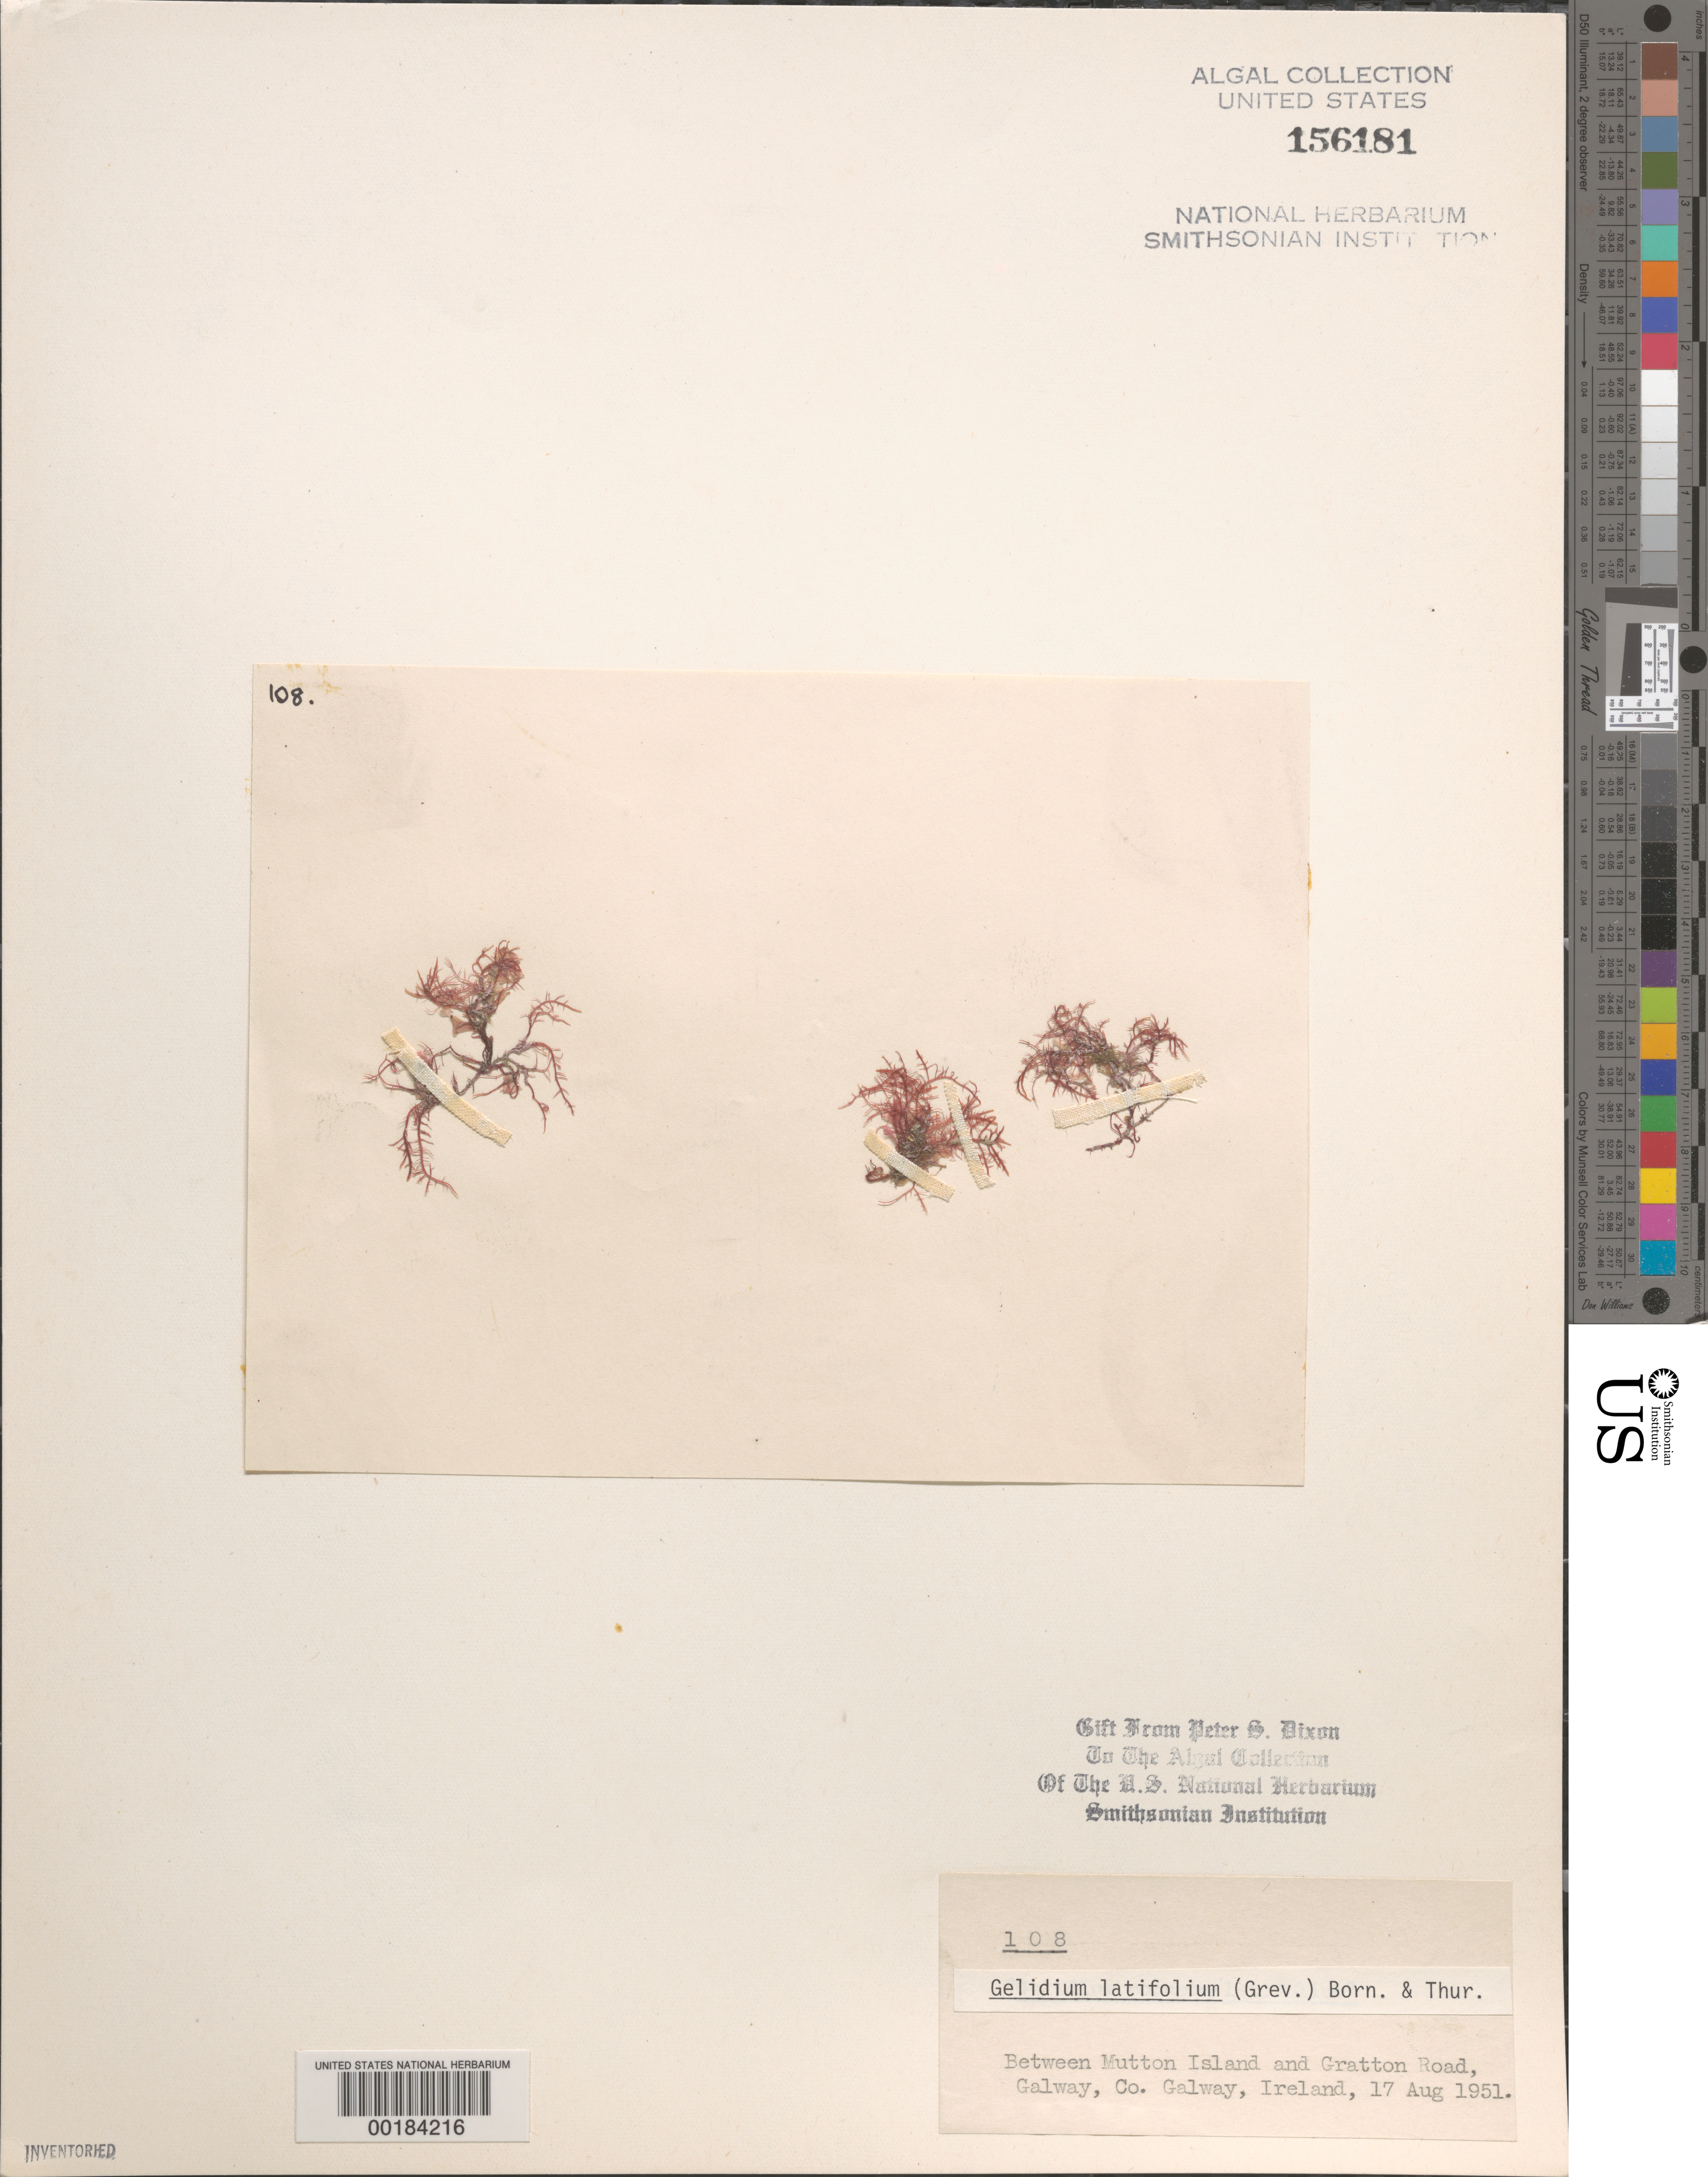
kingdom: Plantae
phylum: Rhodophyta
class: Florideophyceae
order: Gelidiales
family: Gelidiaceae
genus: Gelidium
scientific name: Gelidium spinosum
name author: (S.G. Gmel.) P.C. Silva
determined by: Algae name updating Project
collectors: P. S. Dixon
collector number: PSD 108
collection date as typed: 17 Aug 1951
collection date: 1951-08-17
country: Ireland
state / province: Connaught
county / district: Galway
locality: Between Mutton Island and Gratton Road, Galway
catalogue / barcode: US 156181